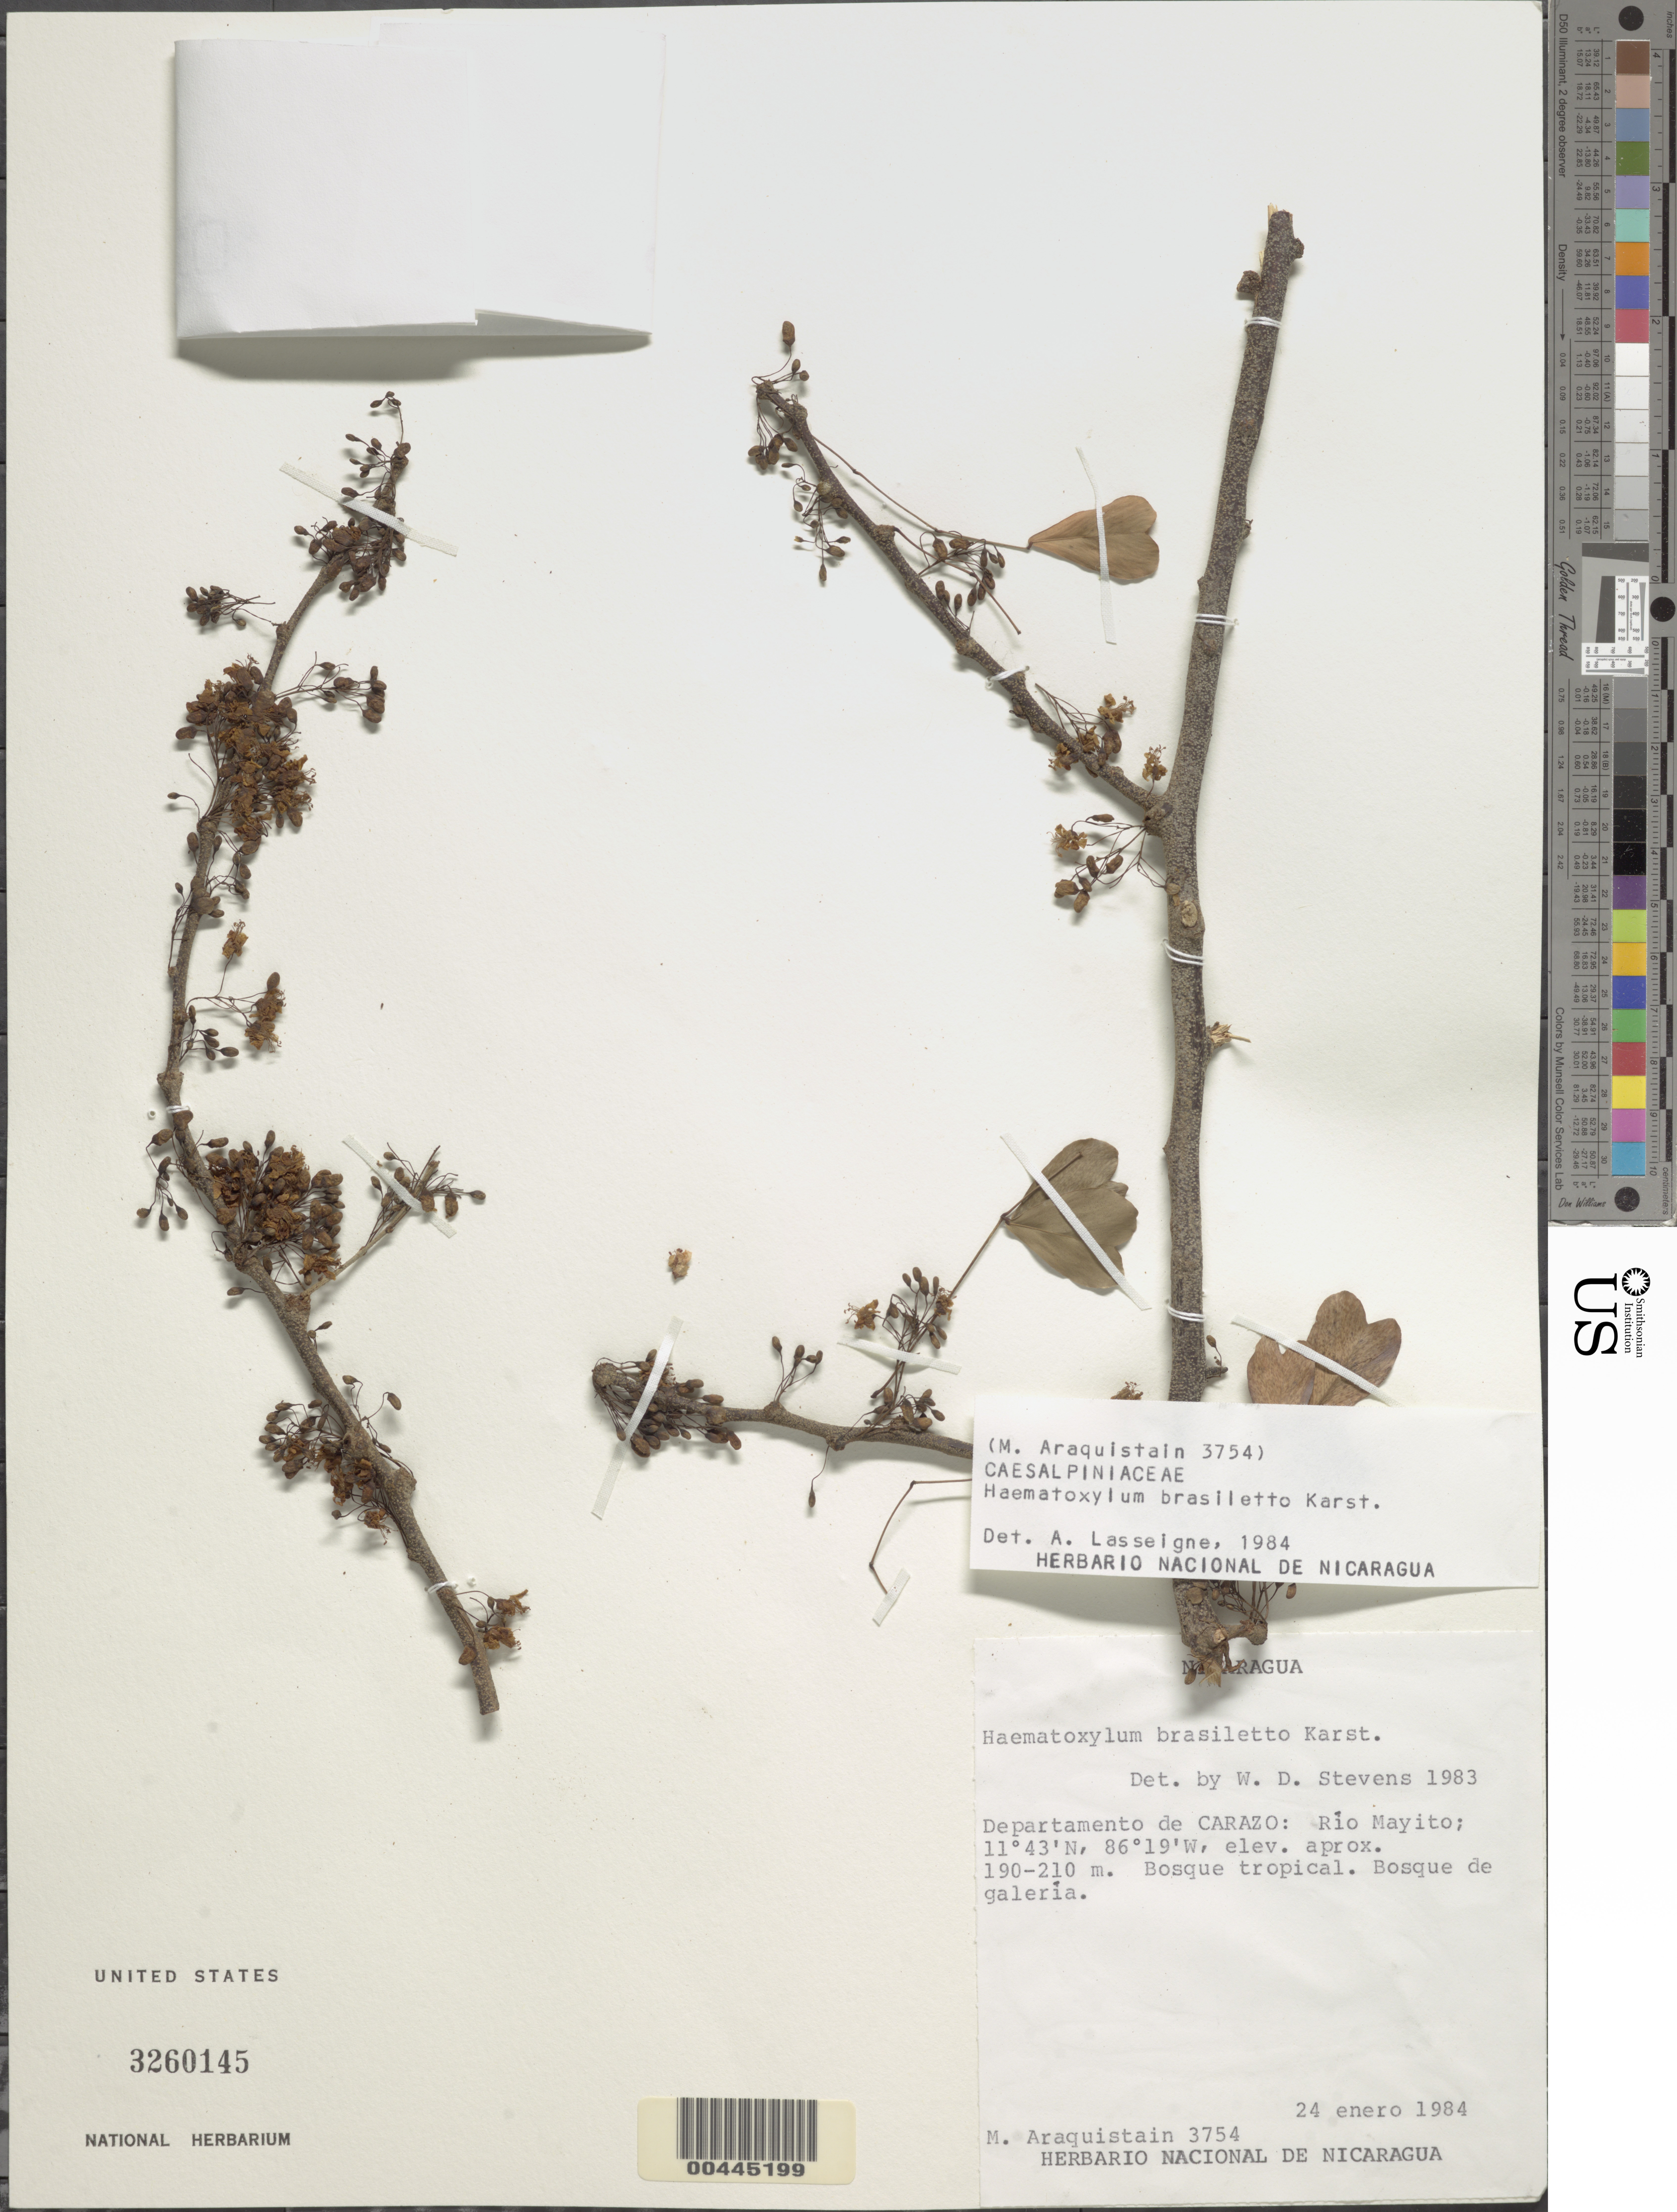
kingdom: Plantae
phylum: Tracheophyta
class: Magnoliopsida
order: Fabales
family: Fabaceae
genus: Haematoxylum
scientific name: Haematoxylum brasiletto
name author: H. Karst.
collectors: M. Araquistain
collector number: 3754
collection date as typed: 24 Jan 1984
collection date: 1984-01-24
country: Nicaragua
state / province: Carazo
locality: Rio mayito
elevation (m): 190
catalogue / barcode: US 3260145